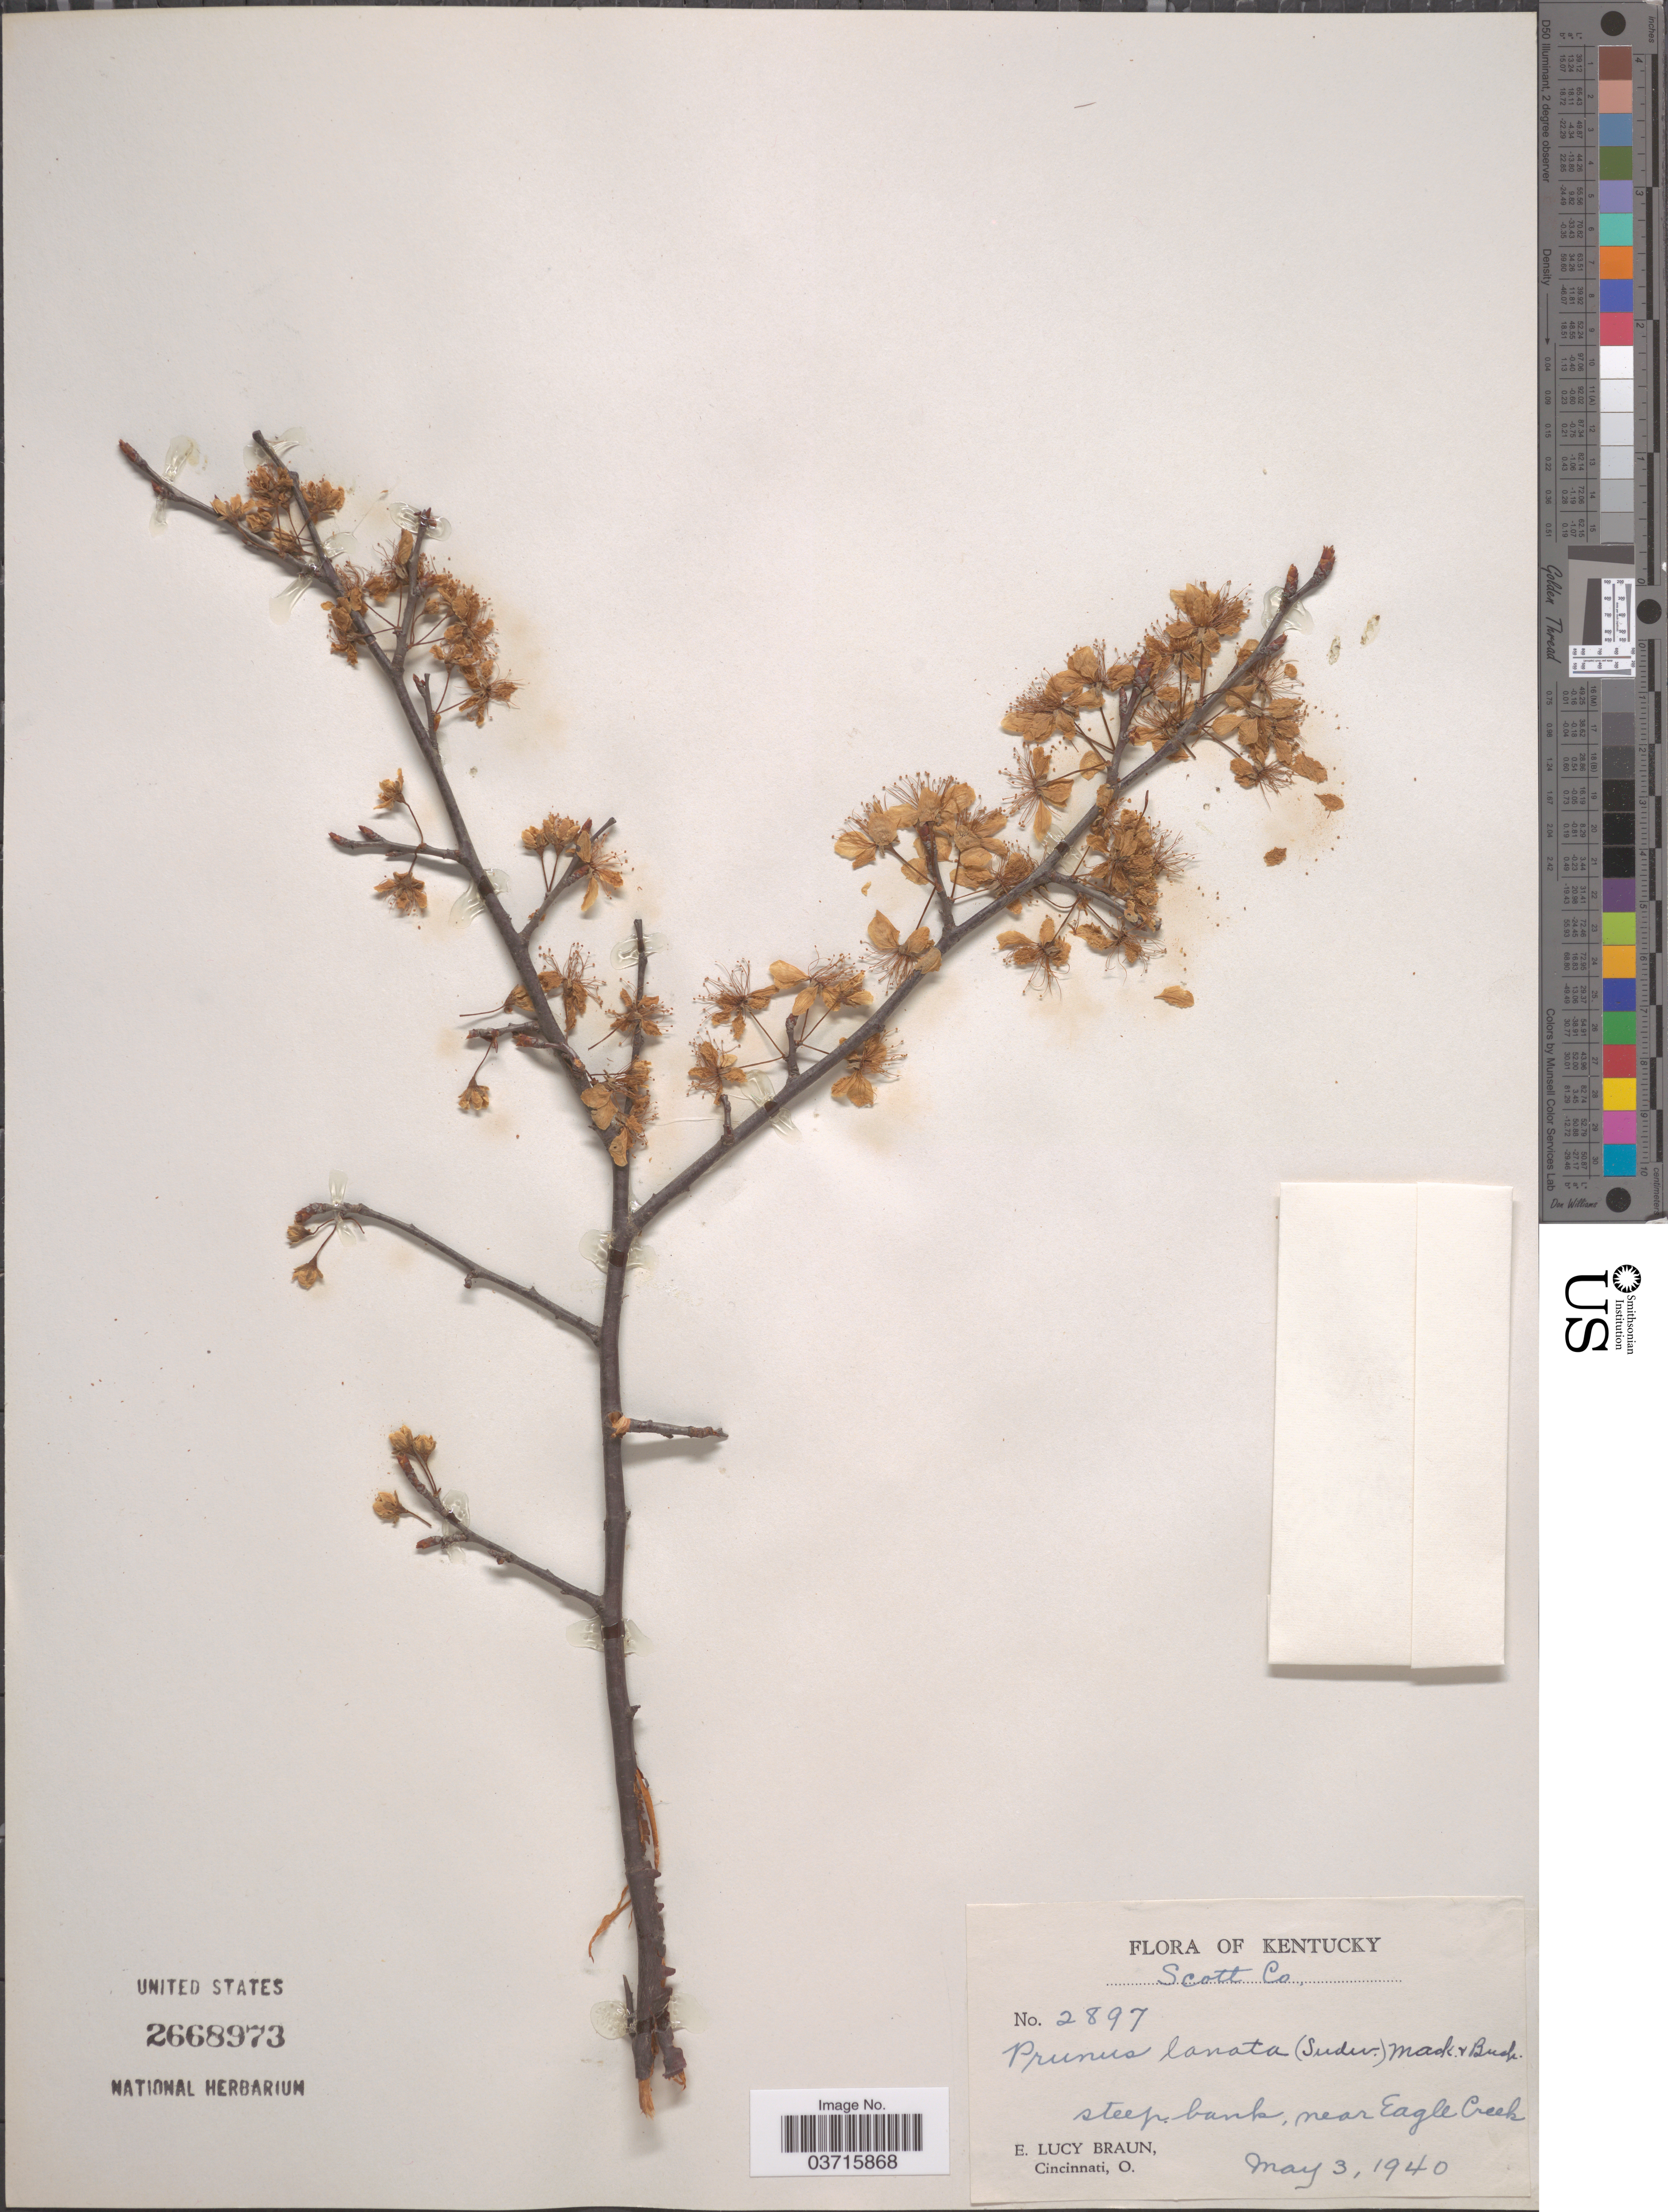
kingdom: Plantae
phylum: Tracheophyta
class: Magnoliopsida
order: Rosales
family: Rosaceae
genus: Prunus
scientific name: Prunus lanata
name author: (Sudw.) Mack. & Bush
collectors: E. L. Braun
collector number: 2897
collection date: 1940-05-03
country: United States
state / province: Kentucky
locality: Scott Co. Steep bank, near Eagle Creek.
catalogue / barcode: US 2668973